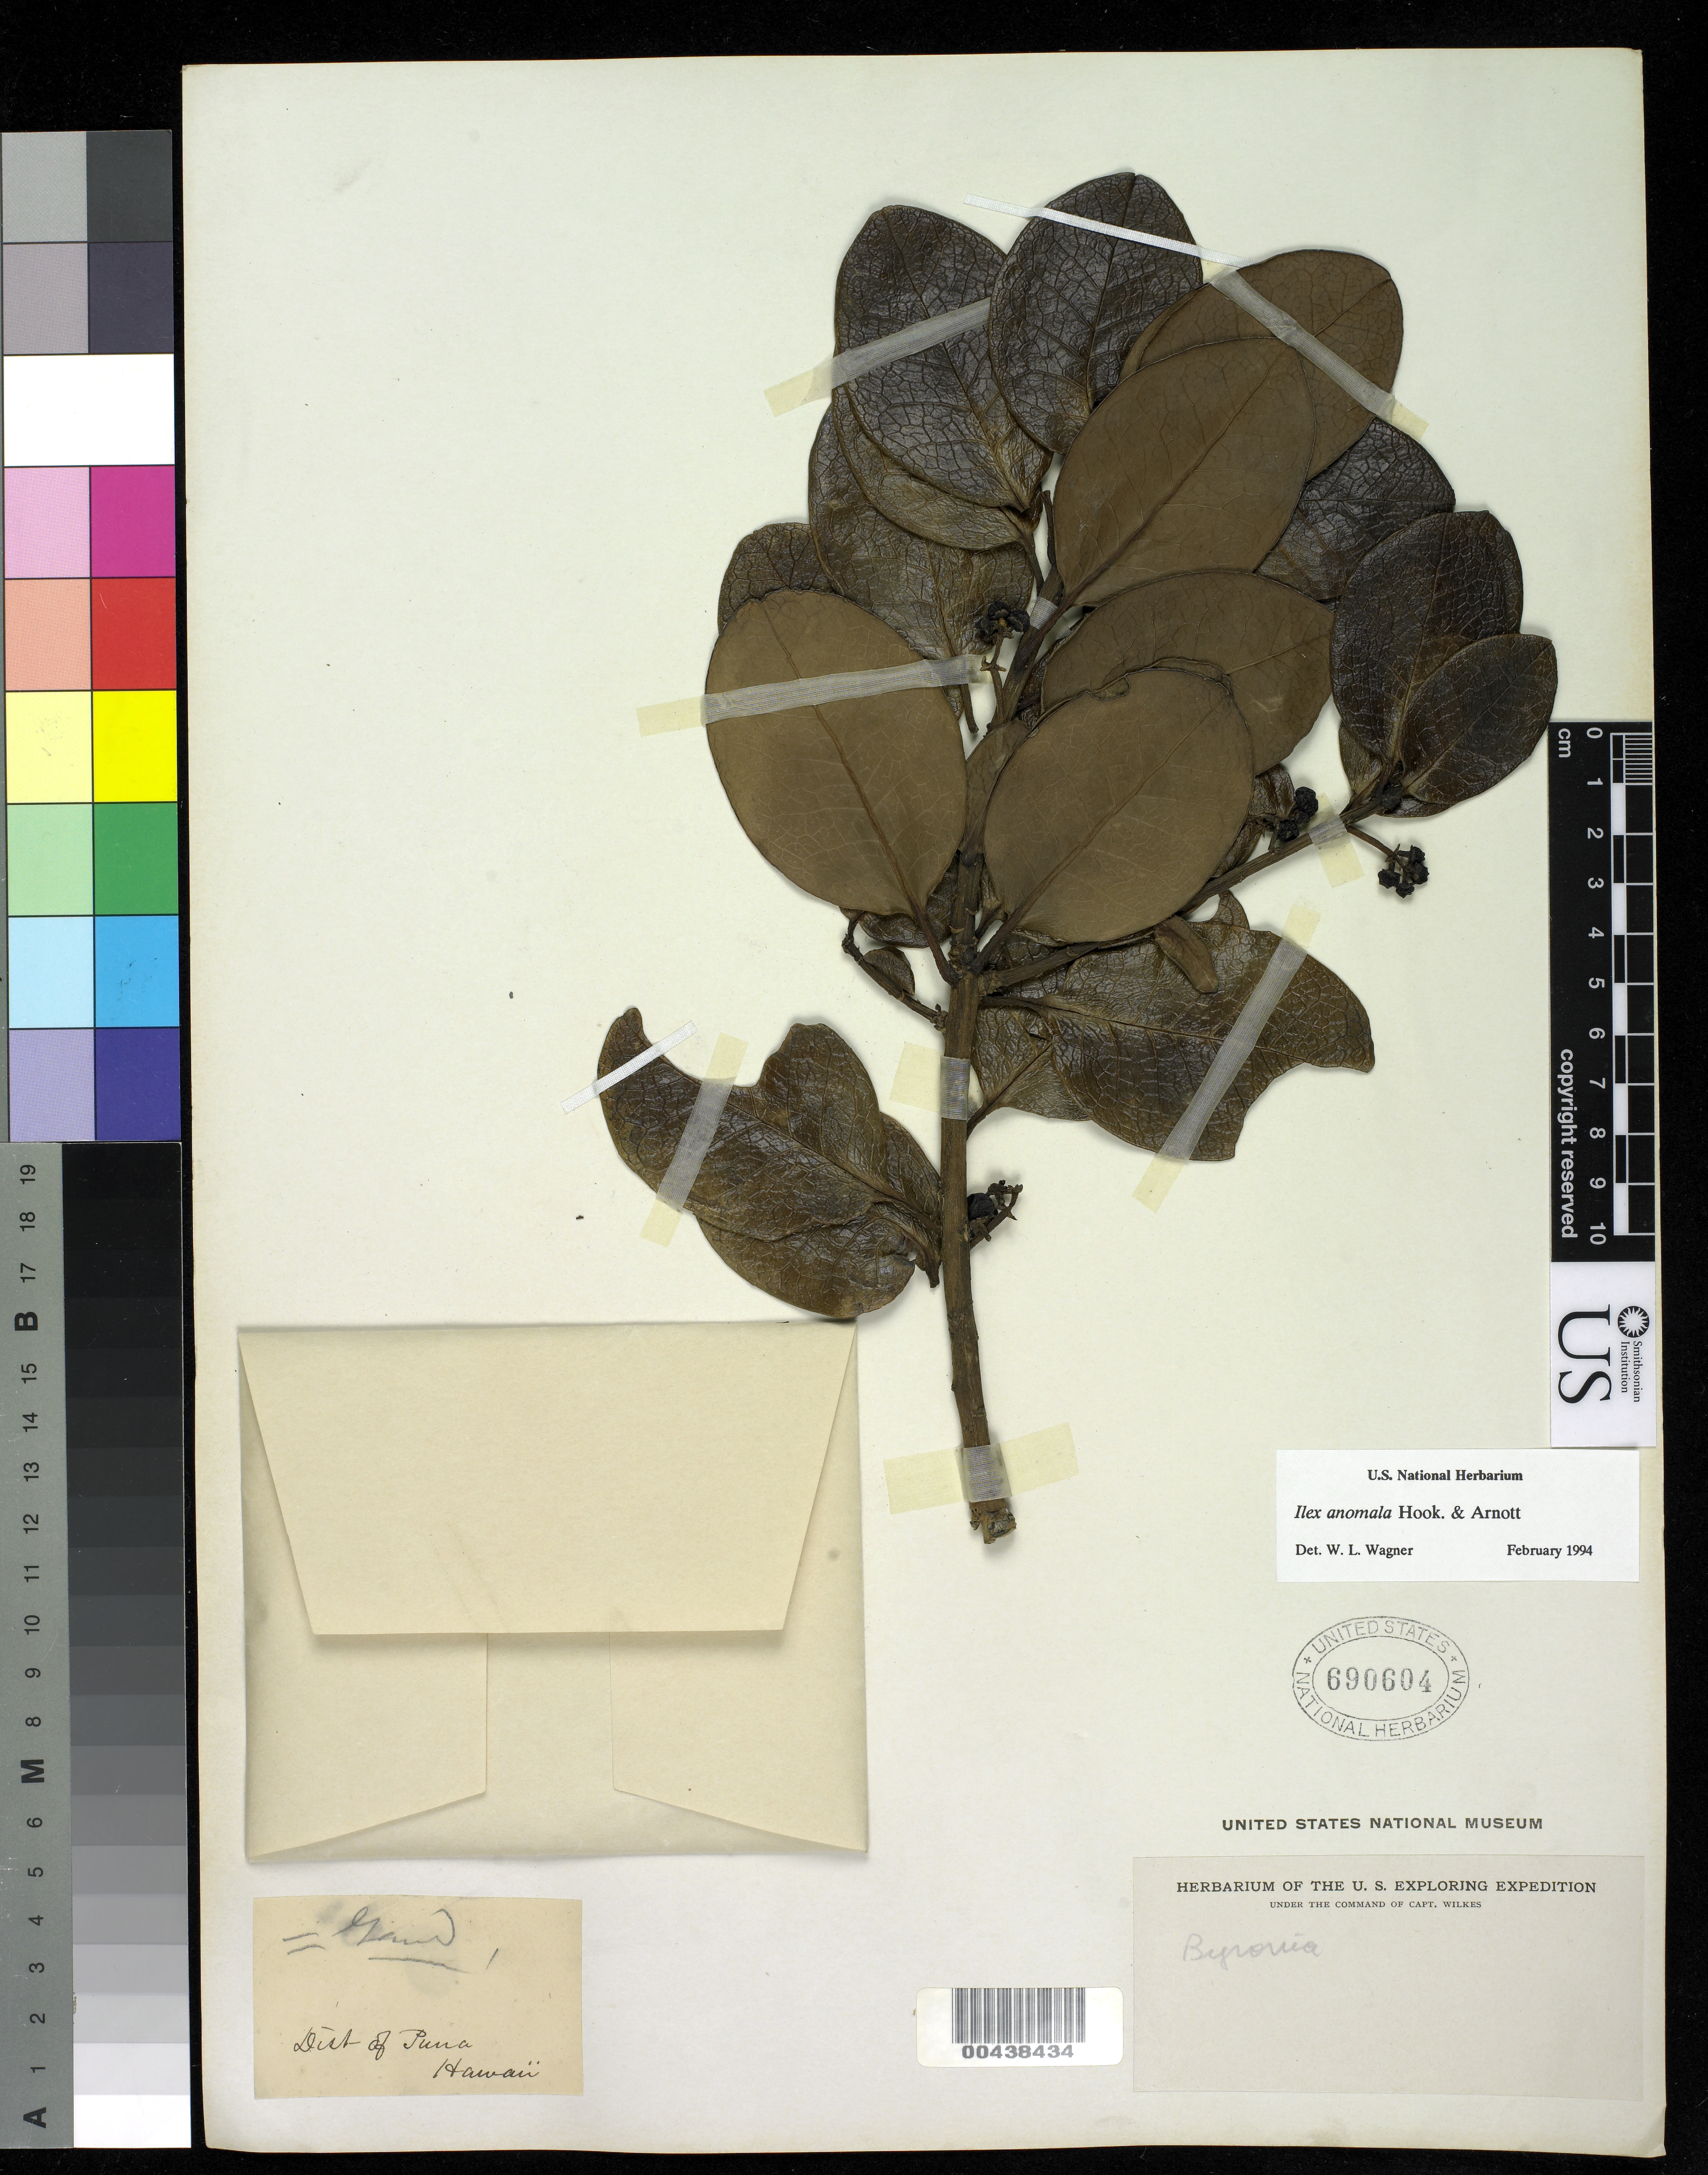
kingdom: Plantae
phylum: Tracheophyta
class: Magnoliopsida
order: Aquifoliales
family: Aquifoliaceae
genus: Ilex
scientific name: Ilex anomala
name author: Hook. & Arn.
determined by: Wagner, W. L., (BOT), Smithsonian Institution - National Museum of Natural History (UNITED STATES)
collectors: Wilkes Explor. Exped.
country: United States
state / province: Hawaii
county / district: Hawaii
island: Hawaii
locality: Dist. of Puna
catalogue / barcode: US 690604